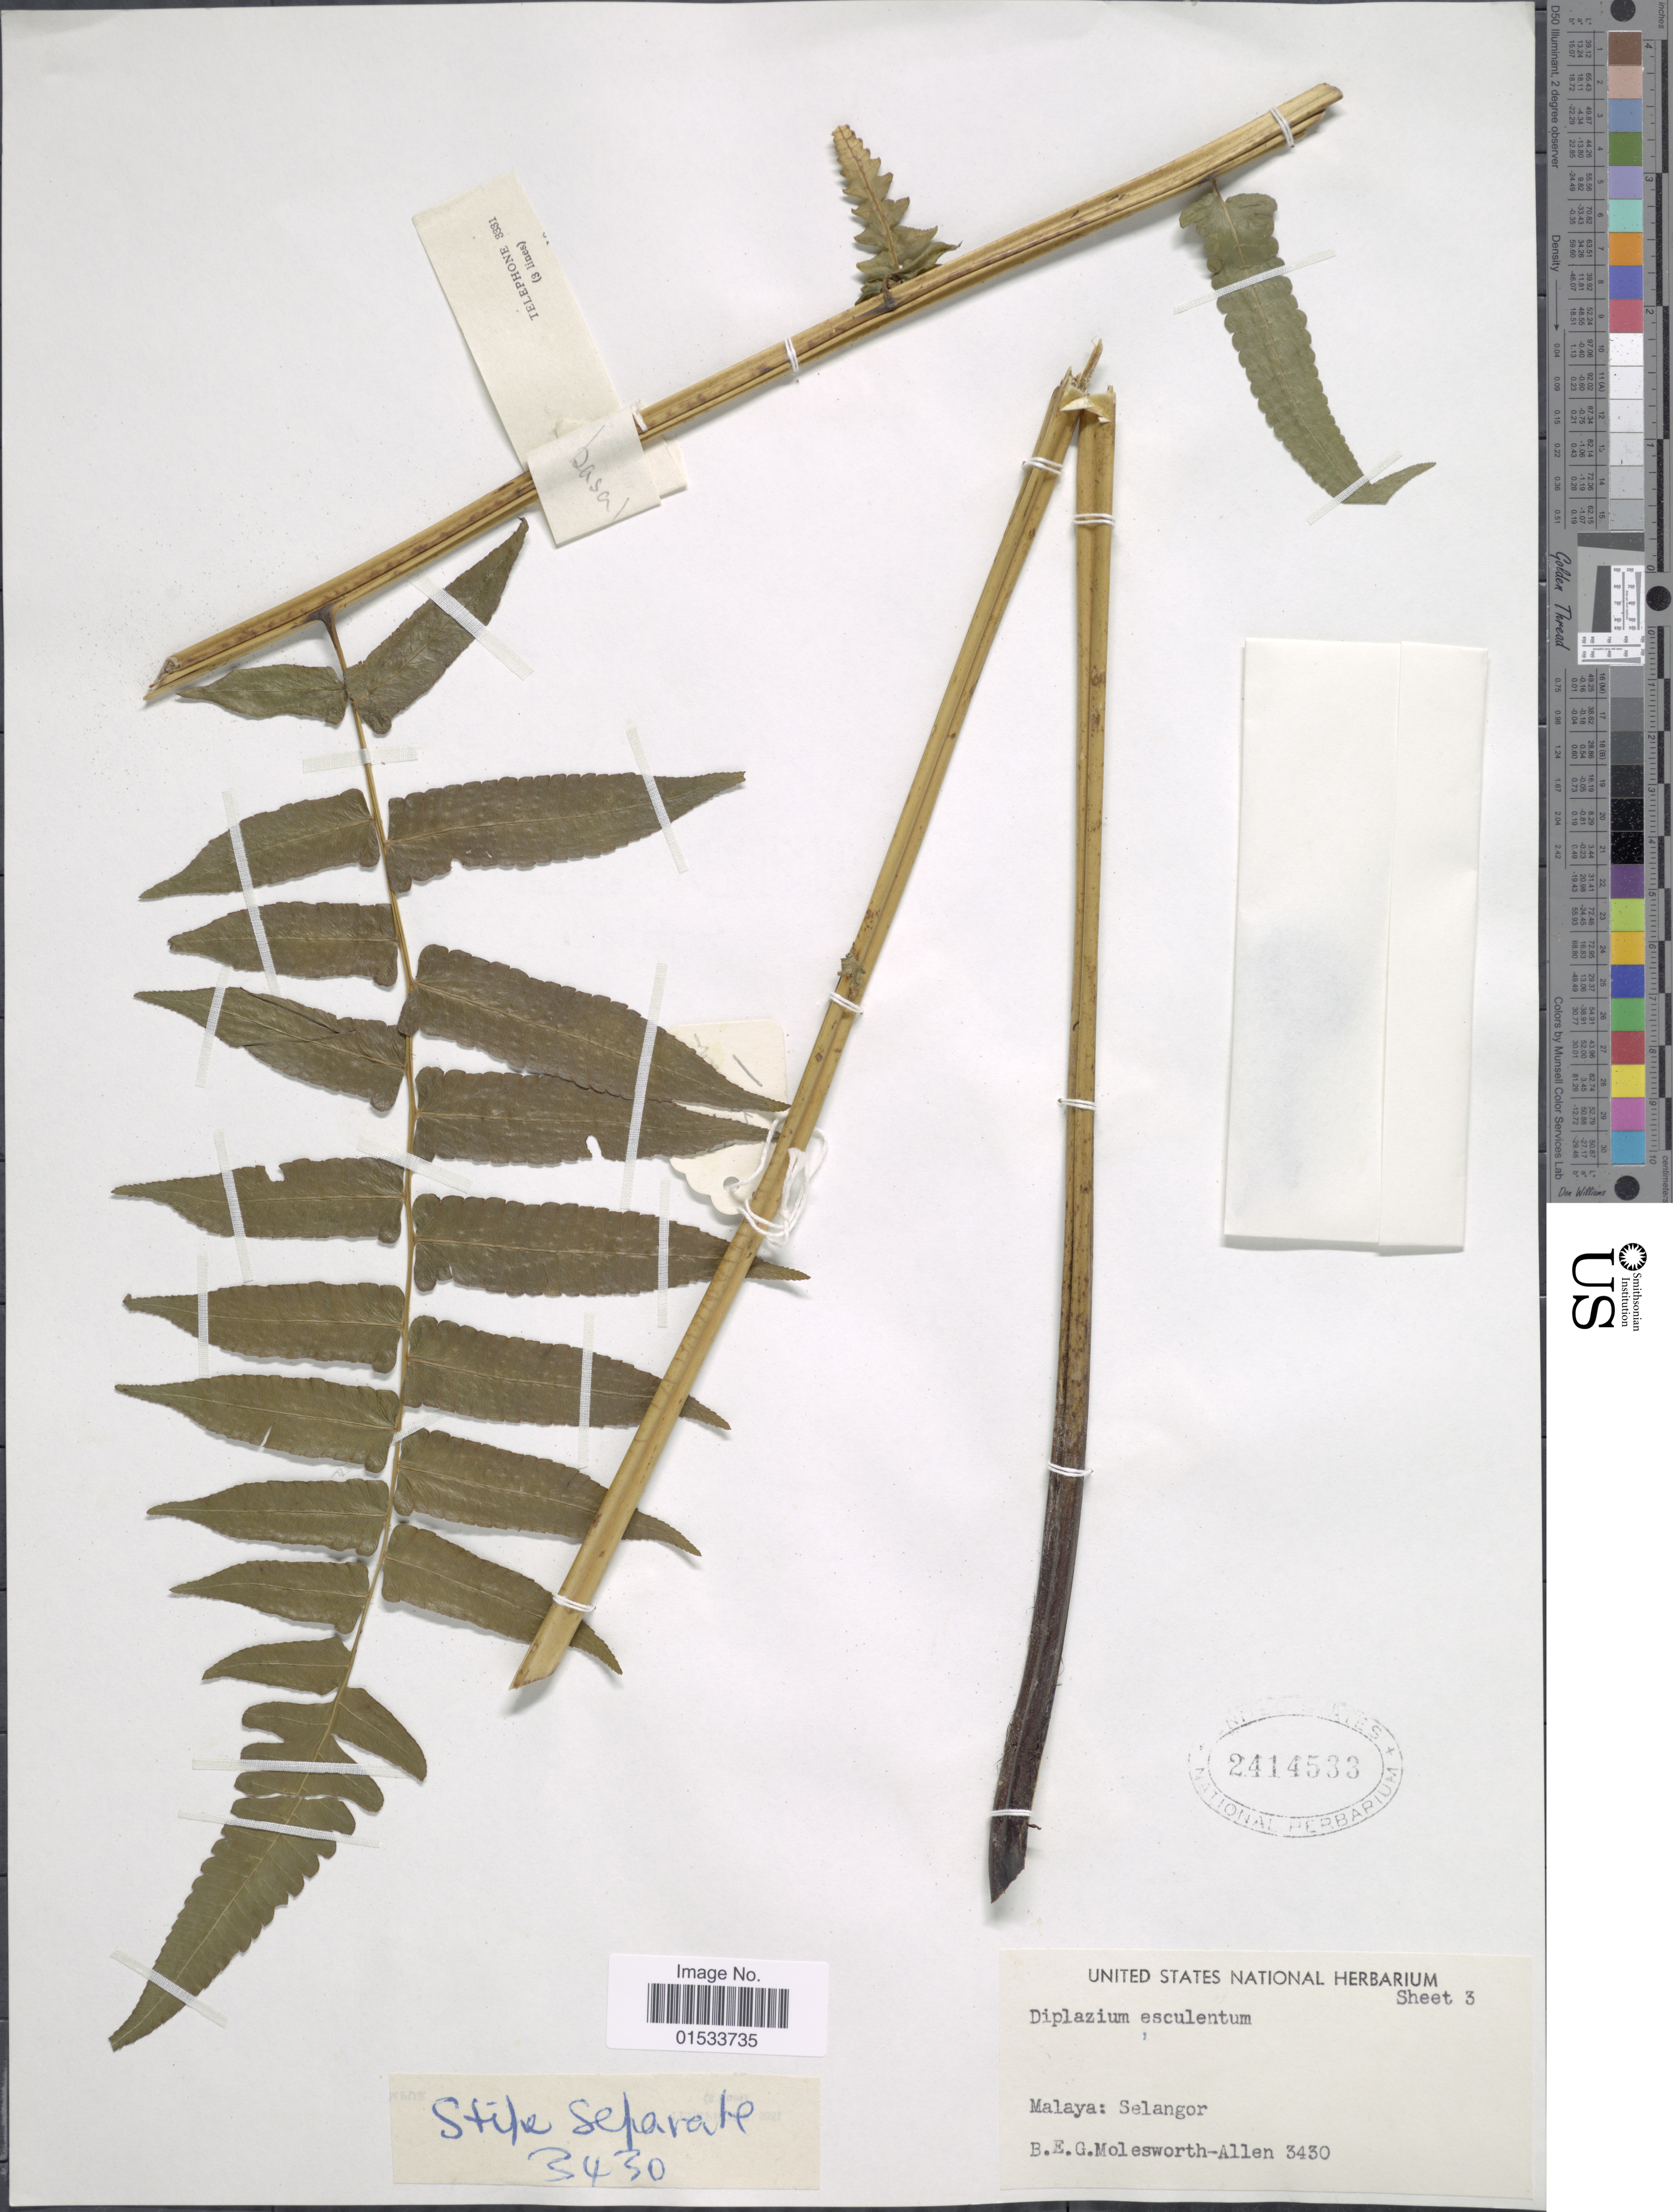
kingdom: Plantae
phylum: Tracheophyta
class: Polypodiopsida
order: Polypodiales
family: Athyriaceae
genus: Diplazium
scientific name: Diplazium esculentum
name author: (Retz.) Sw.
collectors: B. E. G. Molesworth-Allen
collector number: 3430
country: Malaysia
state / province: Selangor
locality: Malaya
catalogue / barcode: US 2414533